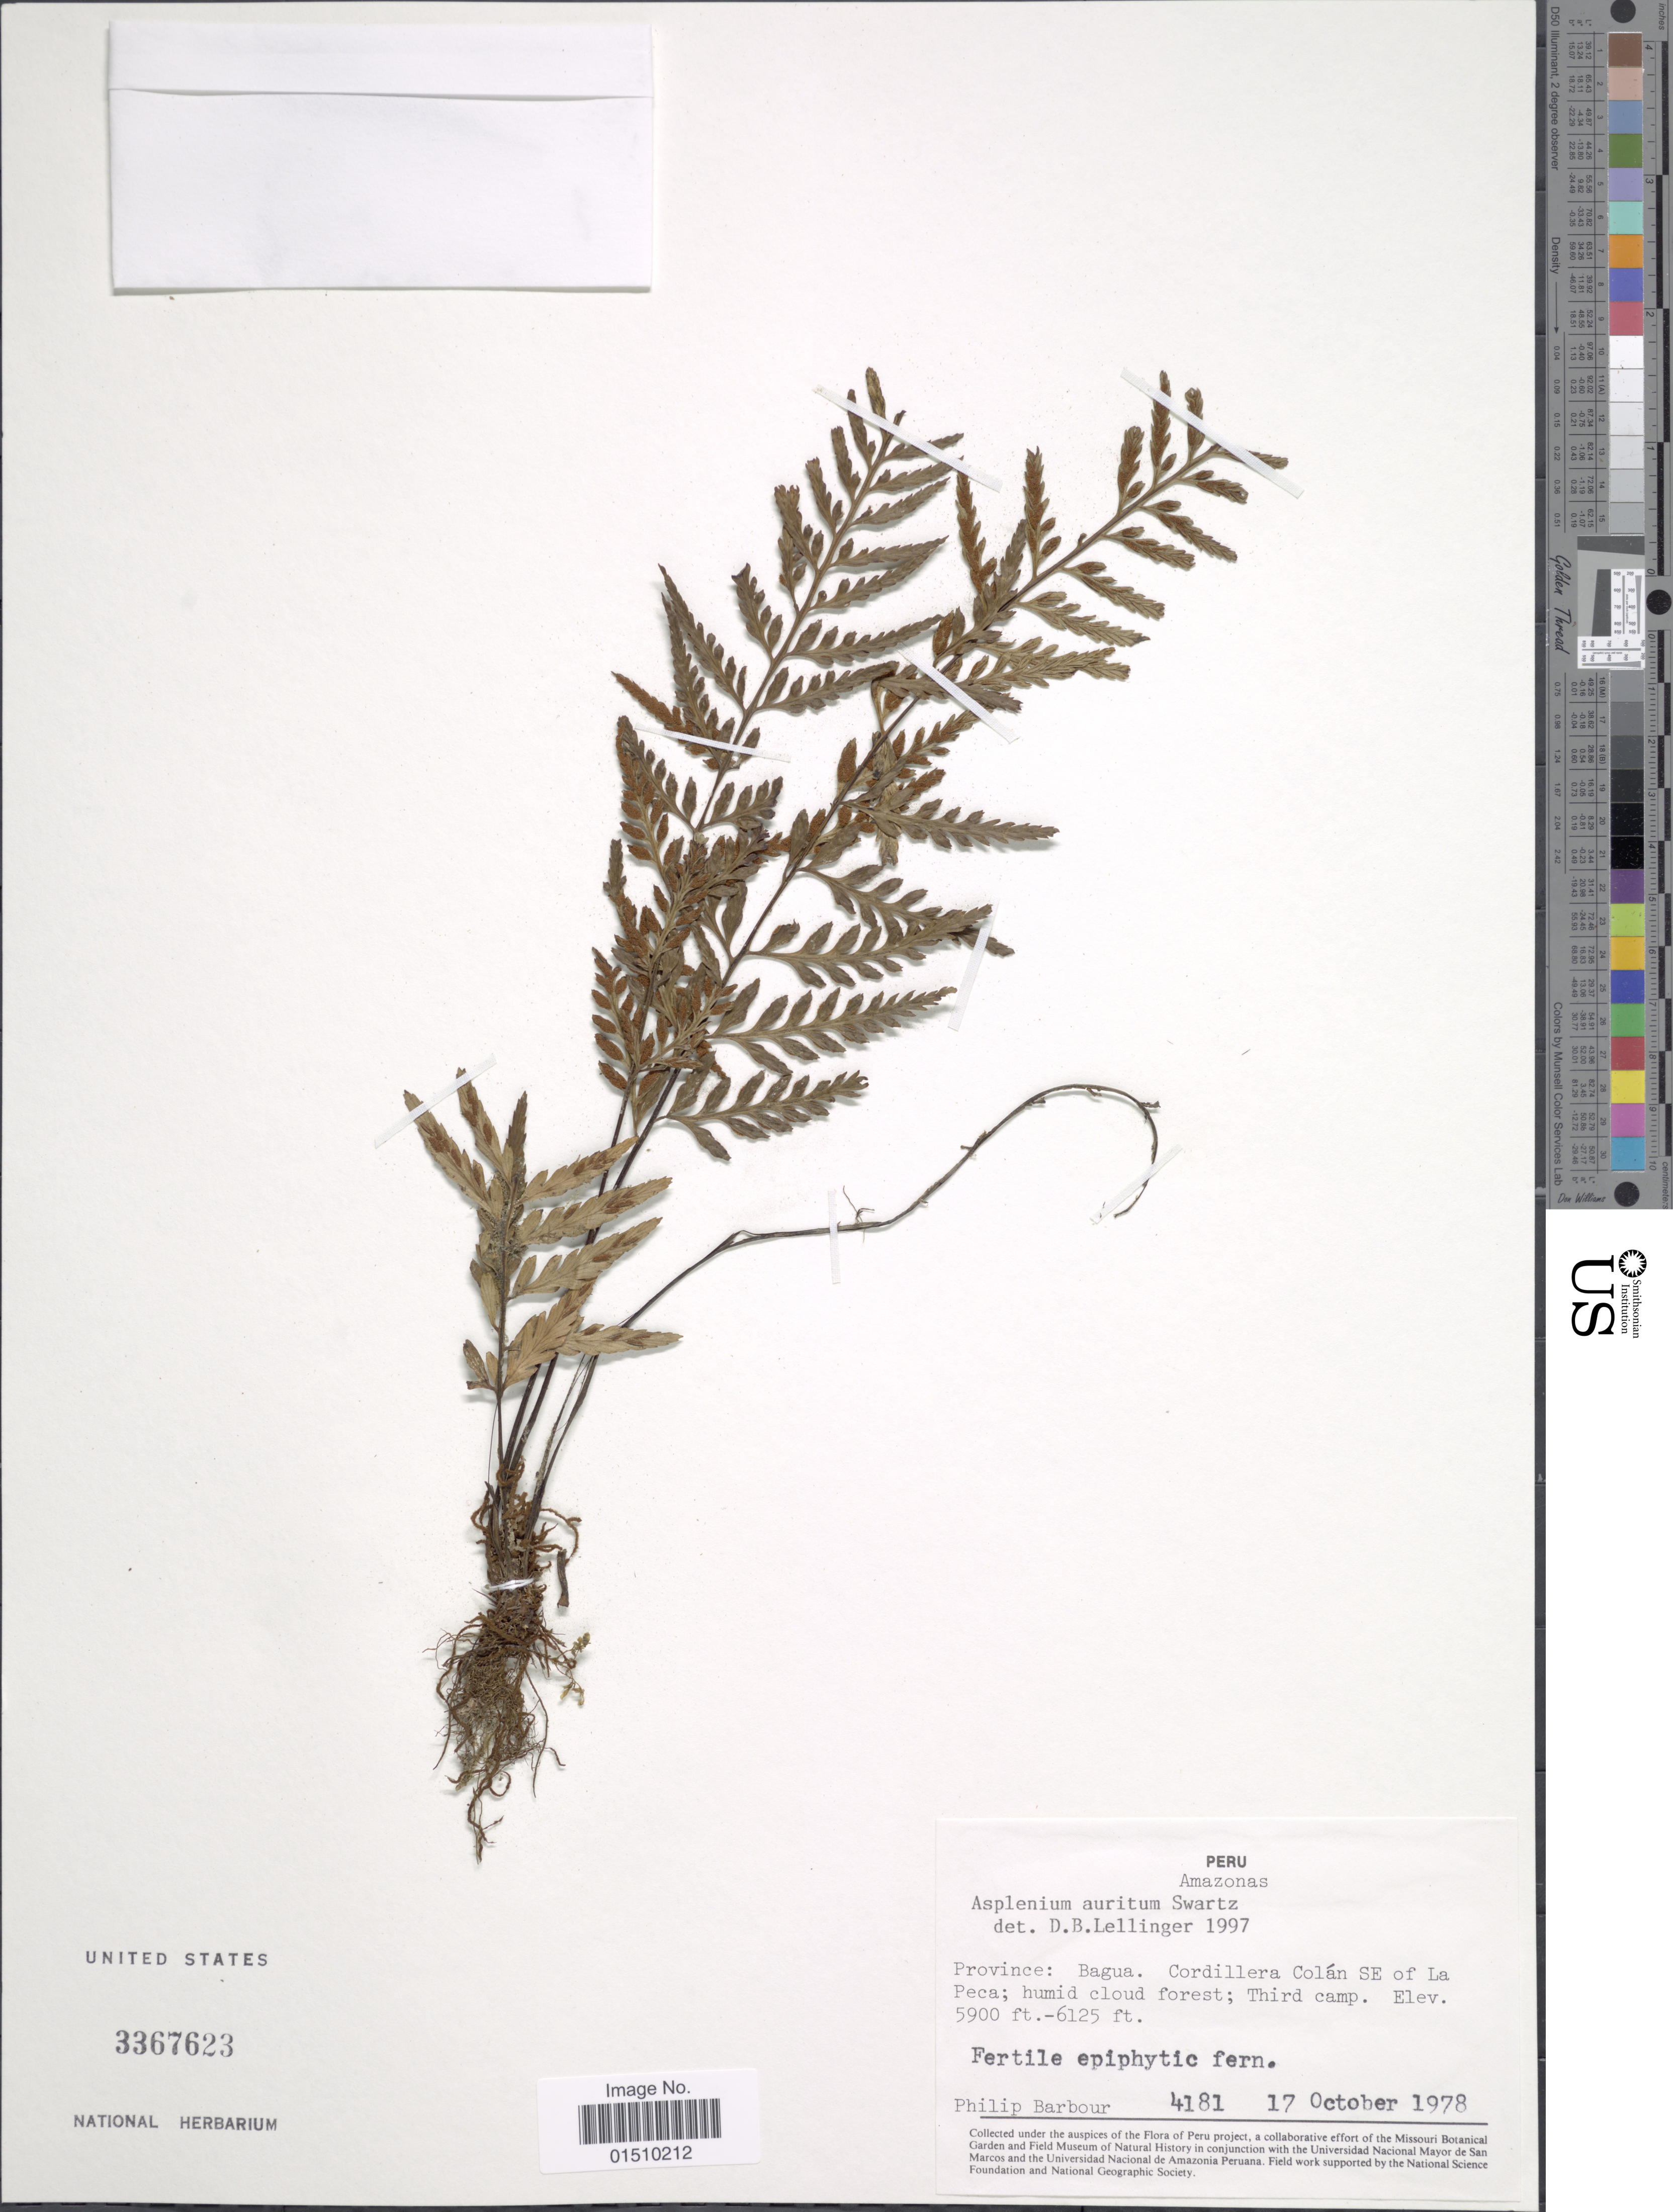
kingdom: Plantae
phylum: Tracheophyta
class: Polypodiopsida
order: Polypodiales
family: Aspleniaceae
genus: Asplenium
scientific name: Asplenium auritum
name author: Sw.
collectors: P. Barbour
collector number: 4181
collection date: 1978-10-17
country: Peru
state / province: Amazonas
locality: Peru, Province: Bagua. Cordillera Colan SE of La Peca, humid cloud forest; Third camp.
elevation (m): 1798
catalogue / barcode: US 3367623